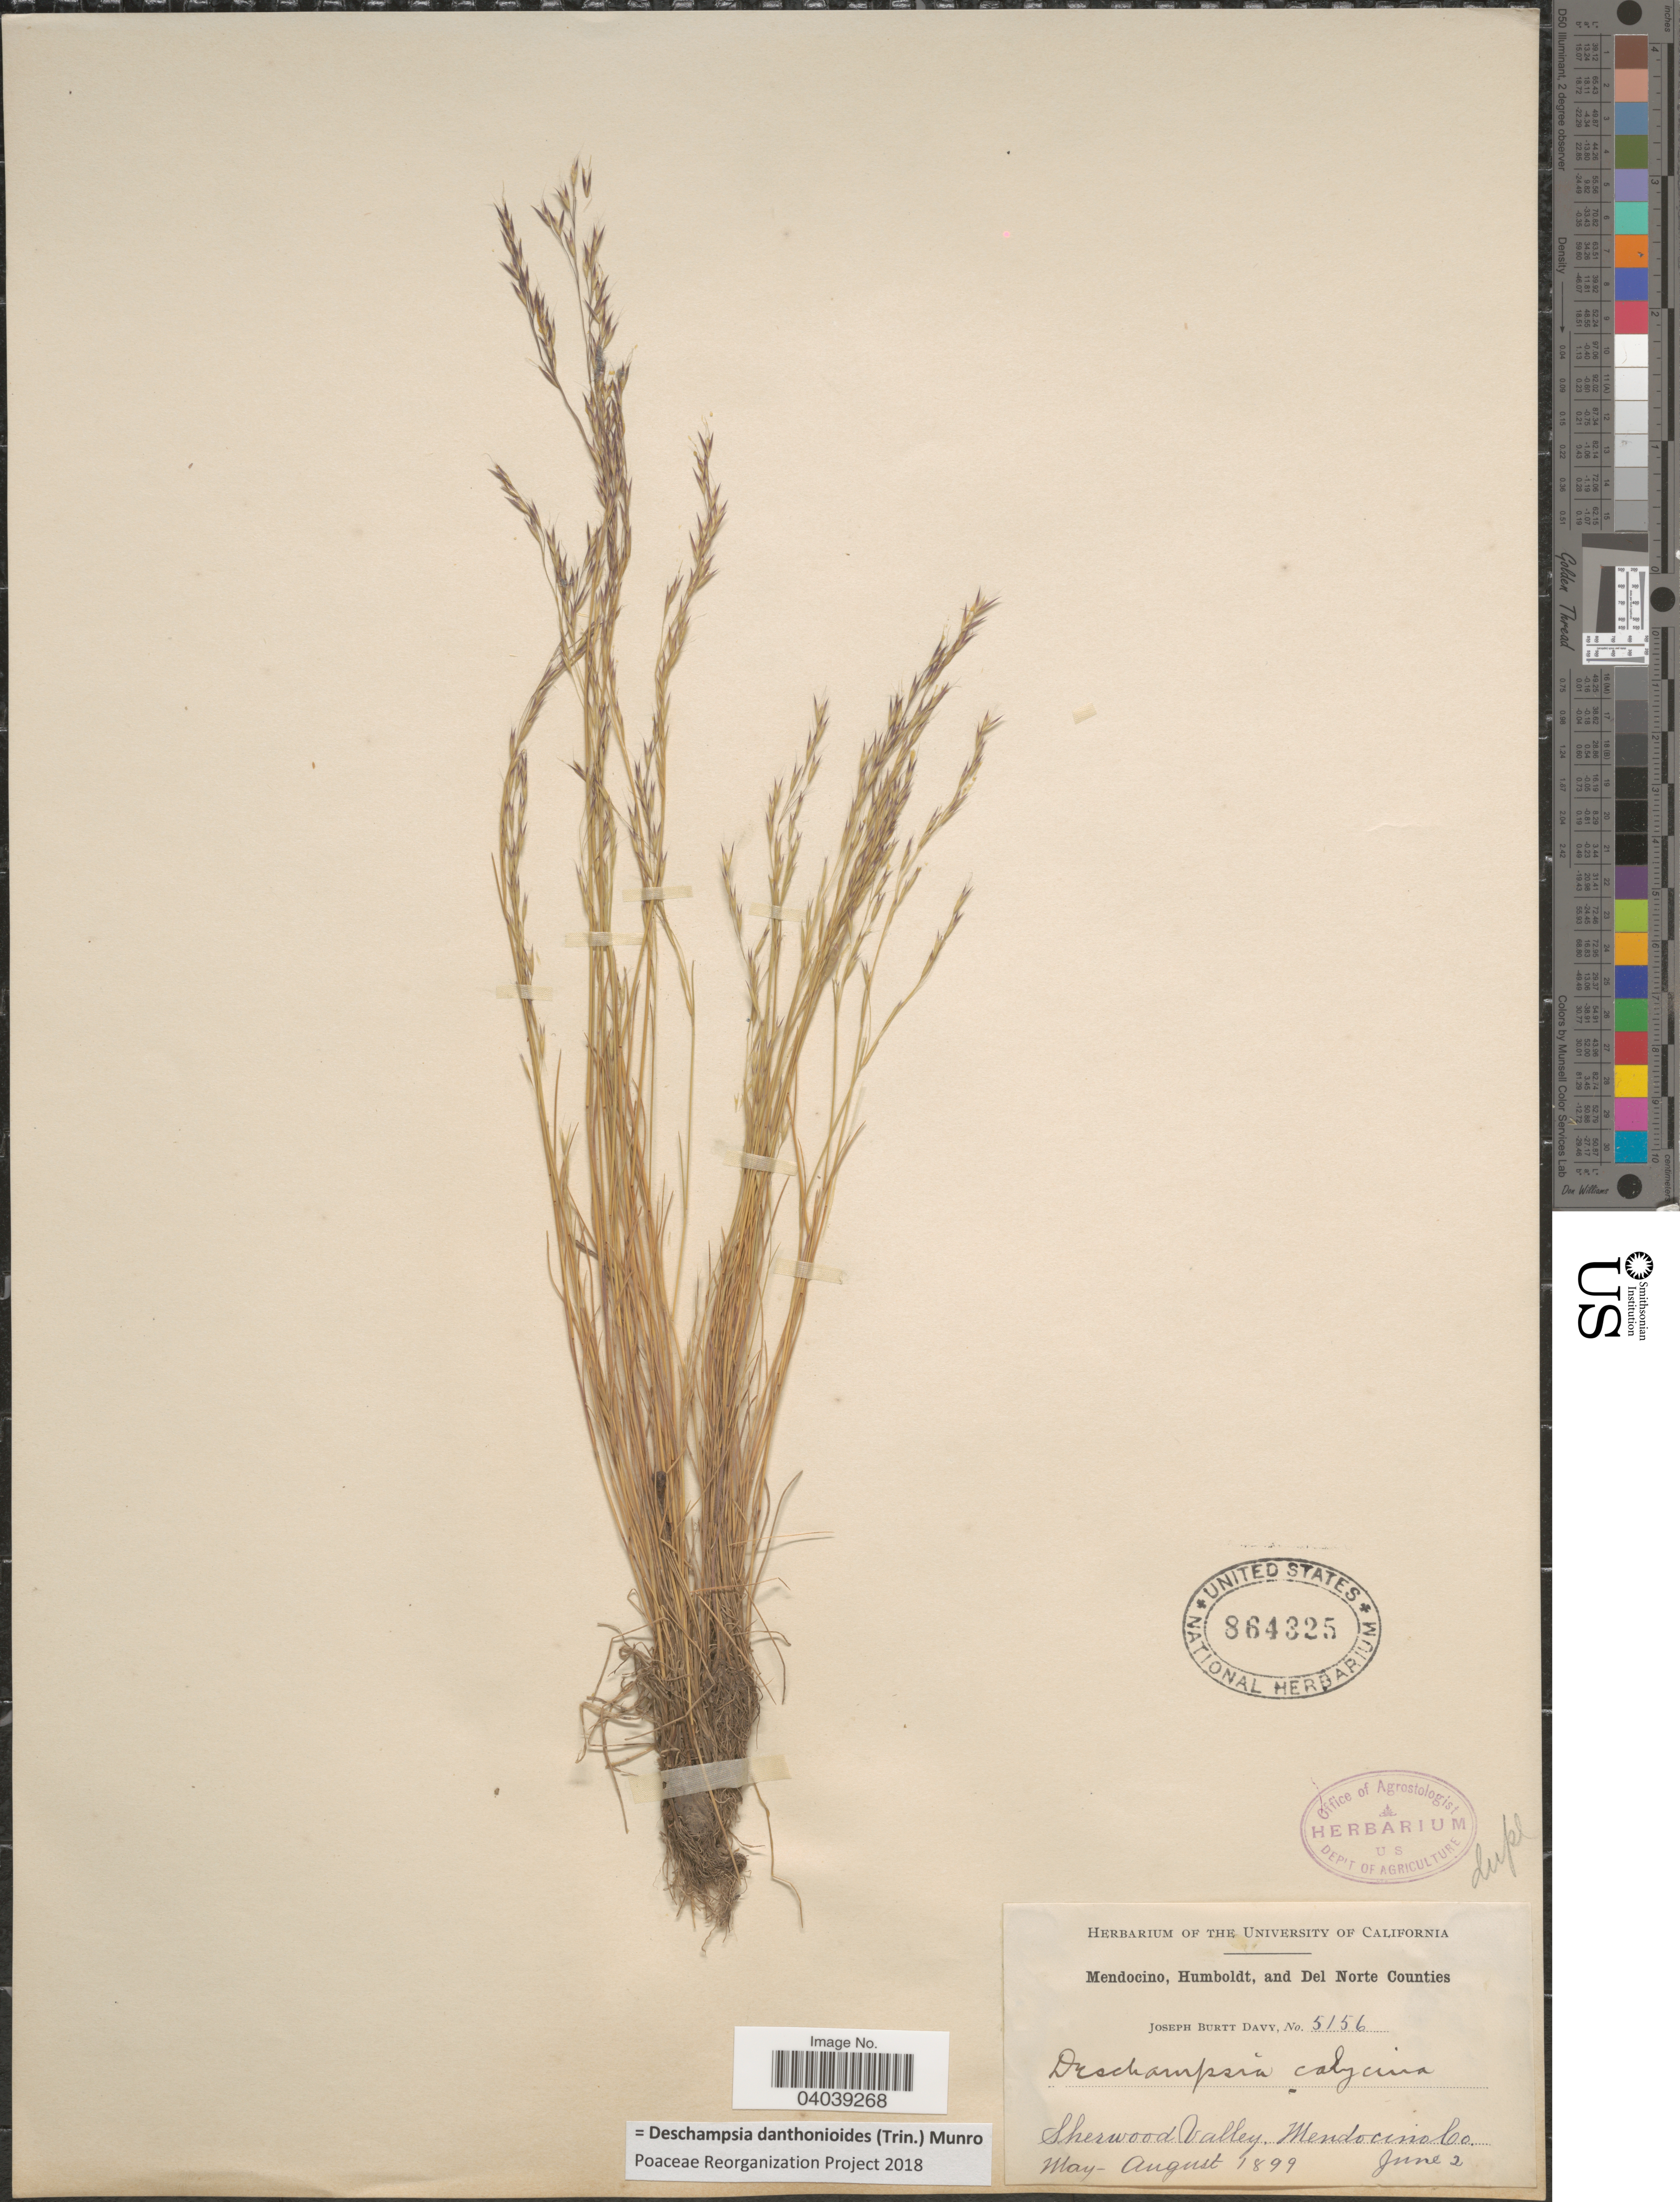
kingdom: Plantae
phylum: Tracheophyta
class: Liliopsida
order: Poales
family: Poaceae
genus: Deschampsia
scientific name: Deschampsia danthonioides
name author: (Trin.) Munro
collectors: J. Burtt Davy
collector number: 5156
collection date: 1899-06-02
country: United States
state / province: California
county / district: Mendocino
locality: Sherwood Valley, Mendocino Co.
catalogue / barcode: US 864325